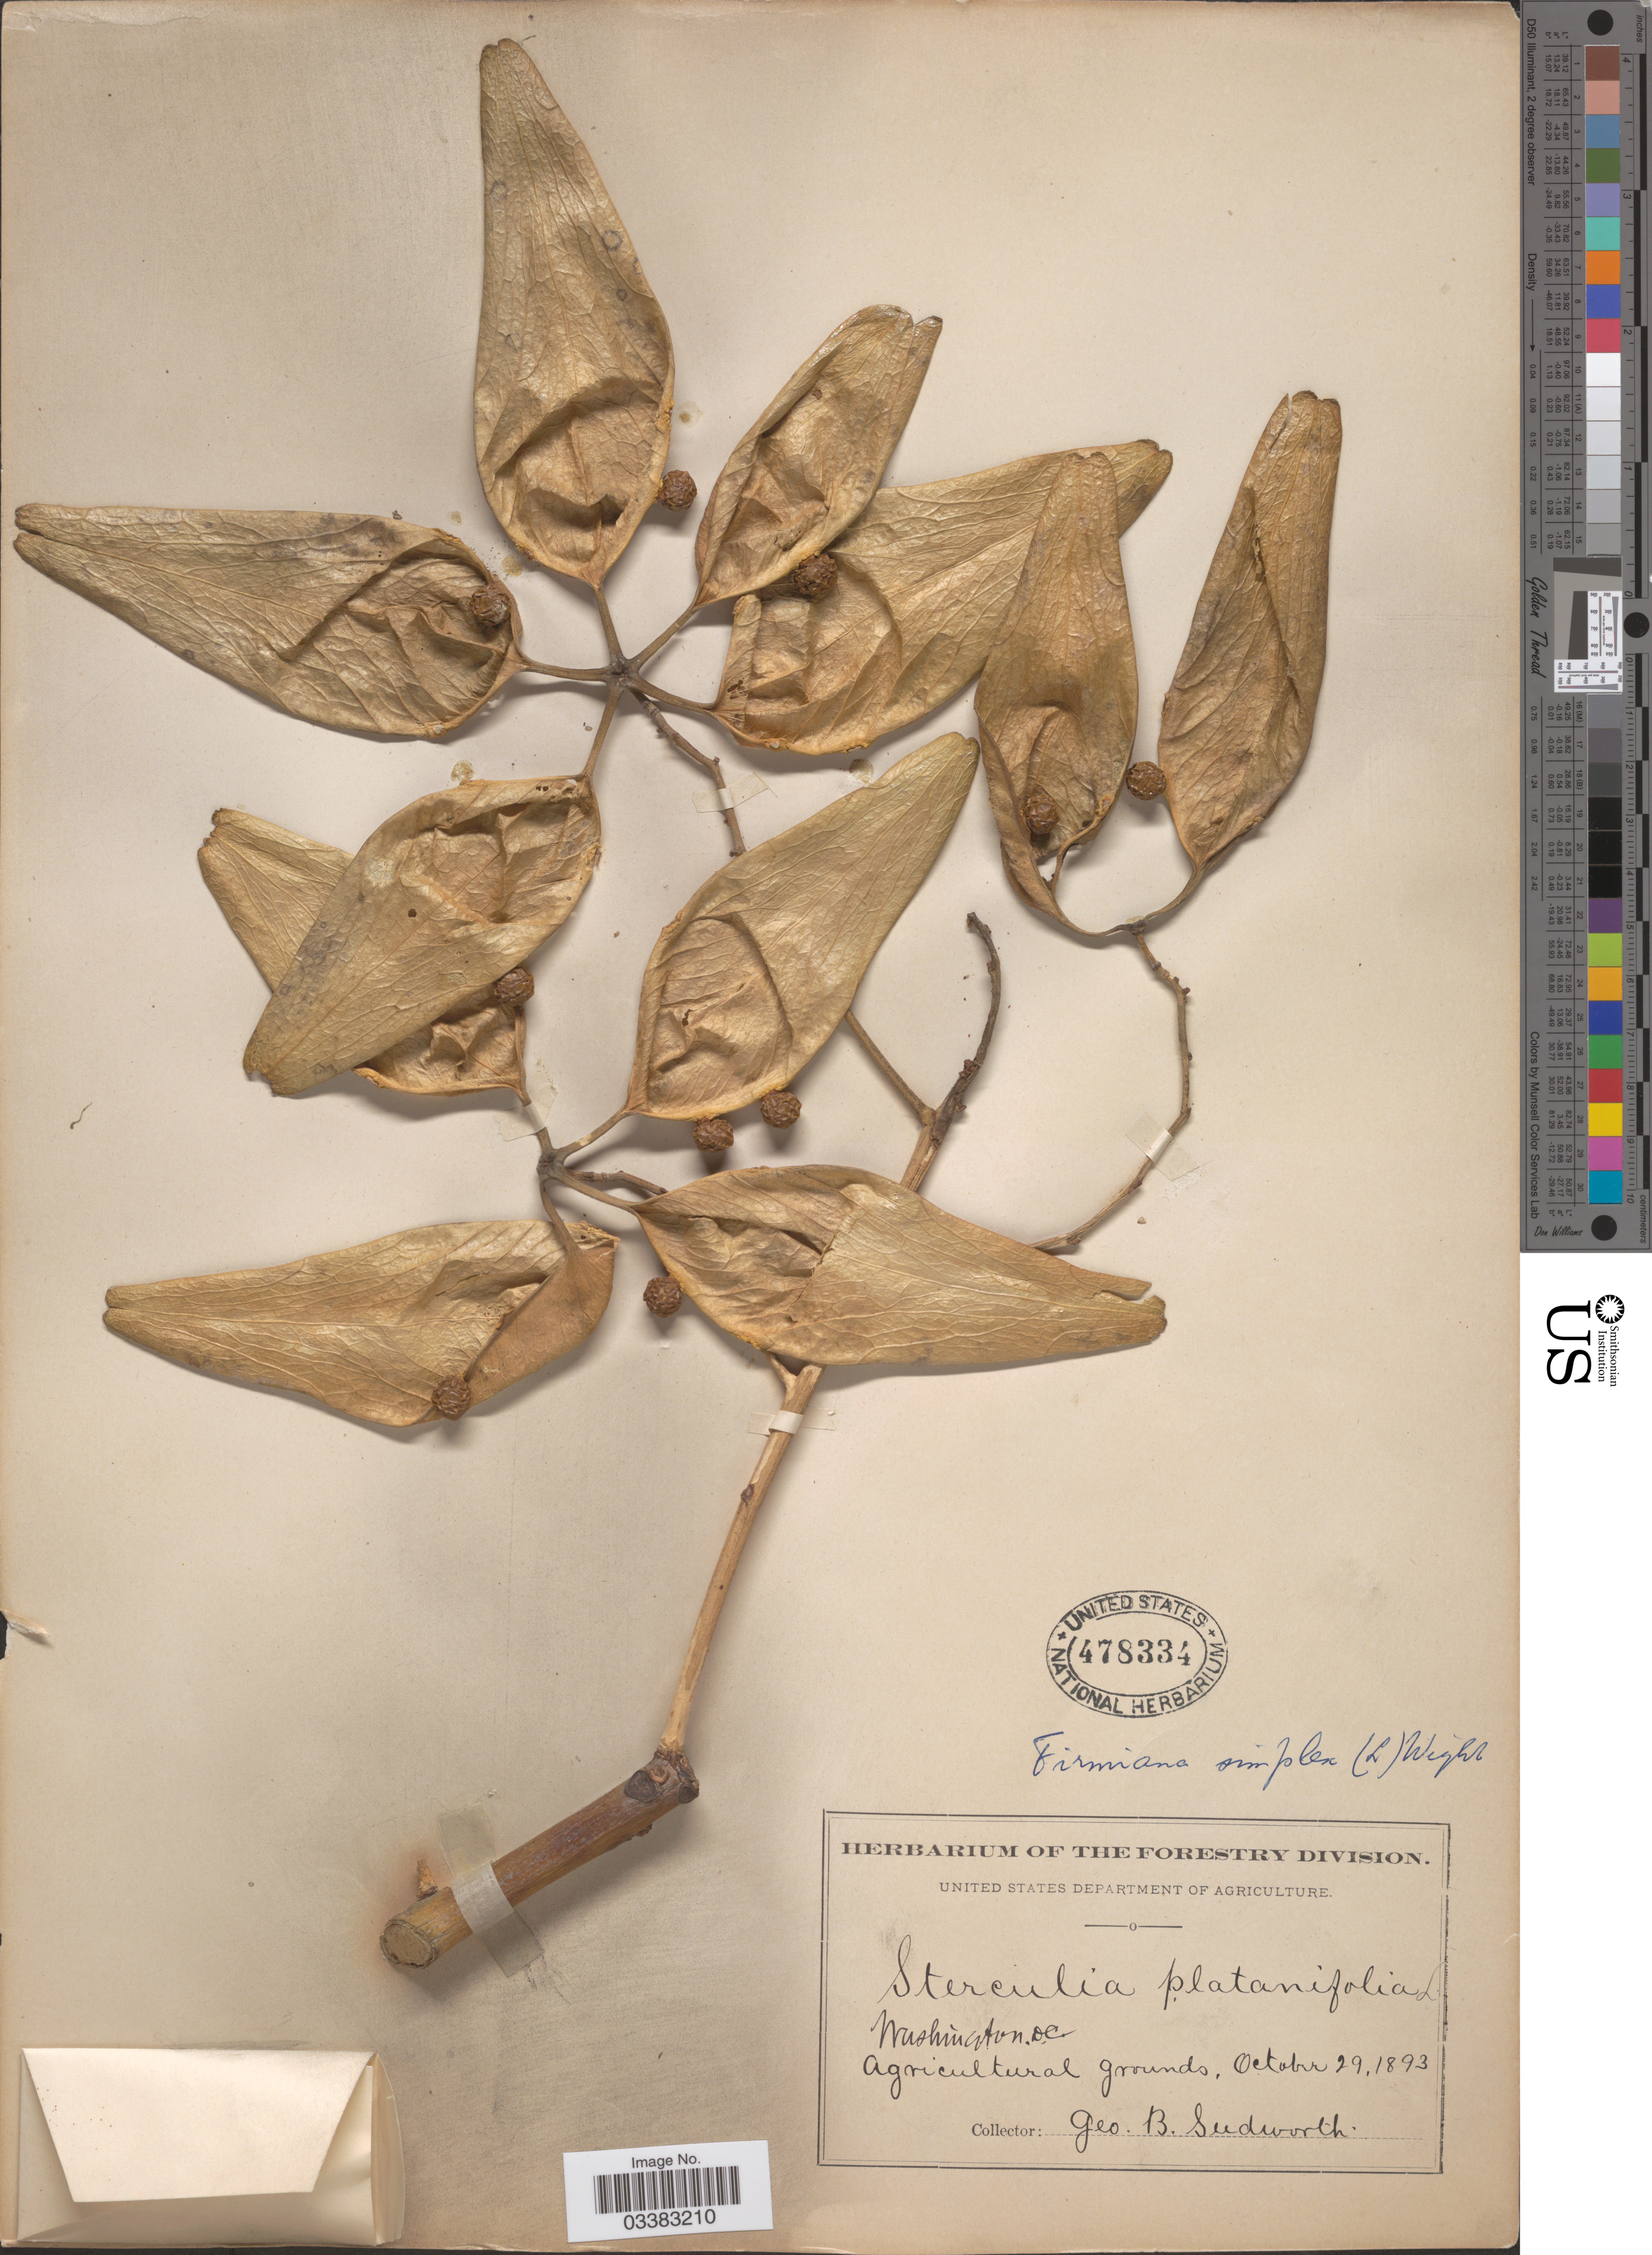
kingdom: Plantae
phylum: Tracheophyta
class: Magnoliopsida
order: Malvales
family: Malvaceae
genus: Firmiana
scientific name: Firmiana simplex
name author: (L.) W. Wight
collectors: G. B. Sudworth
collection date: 1893-10-29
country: United States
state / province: District of Columbia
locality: Agricultural grounds. Washington, D.C.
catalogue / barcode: US 478334